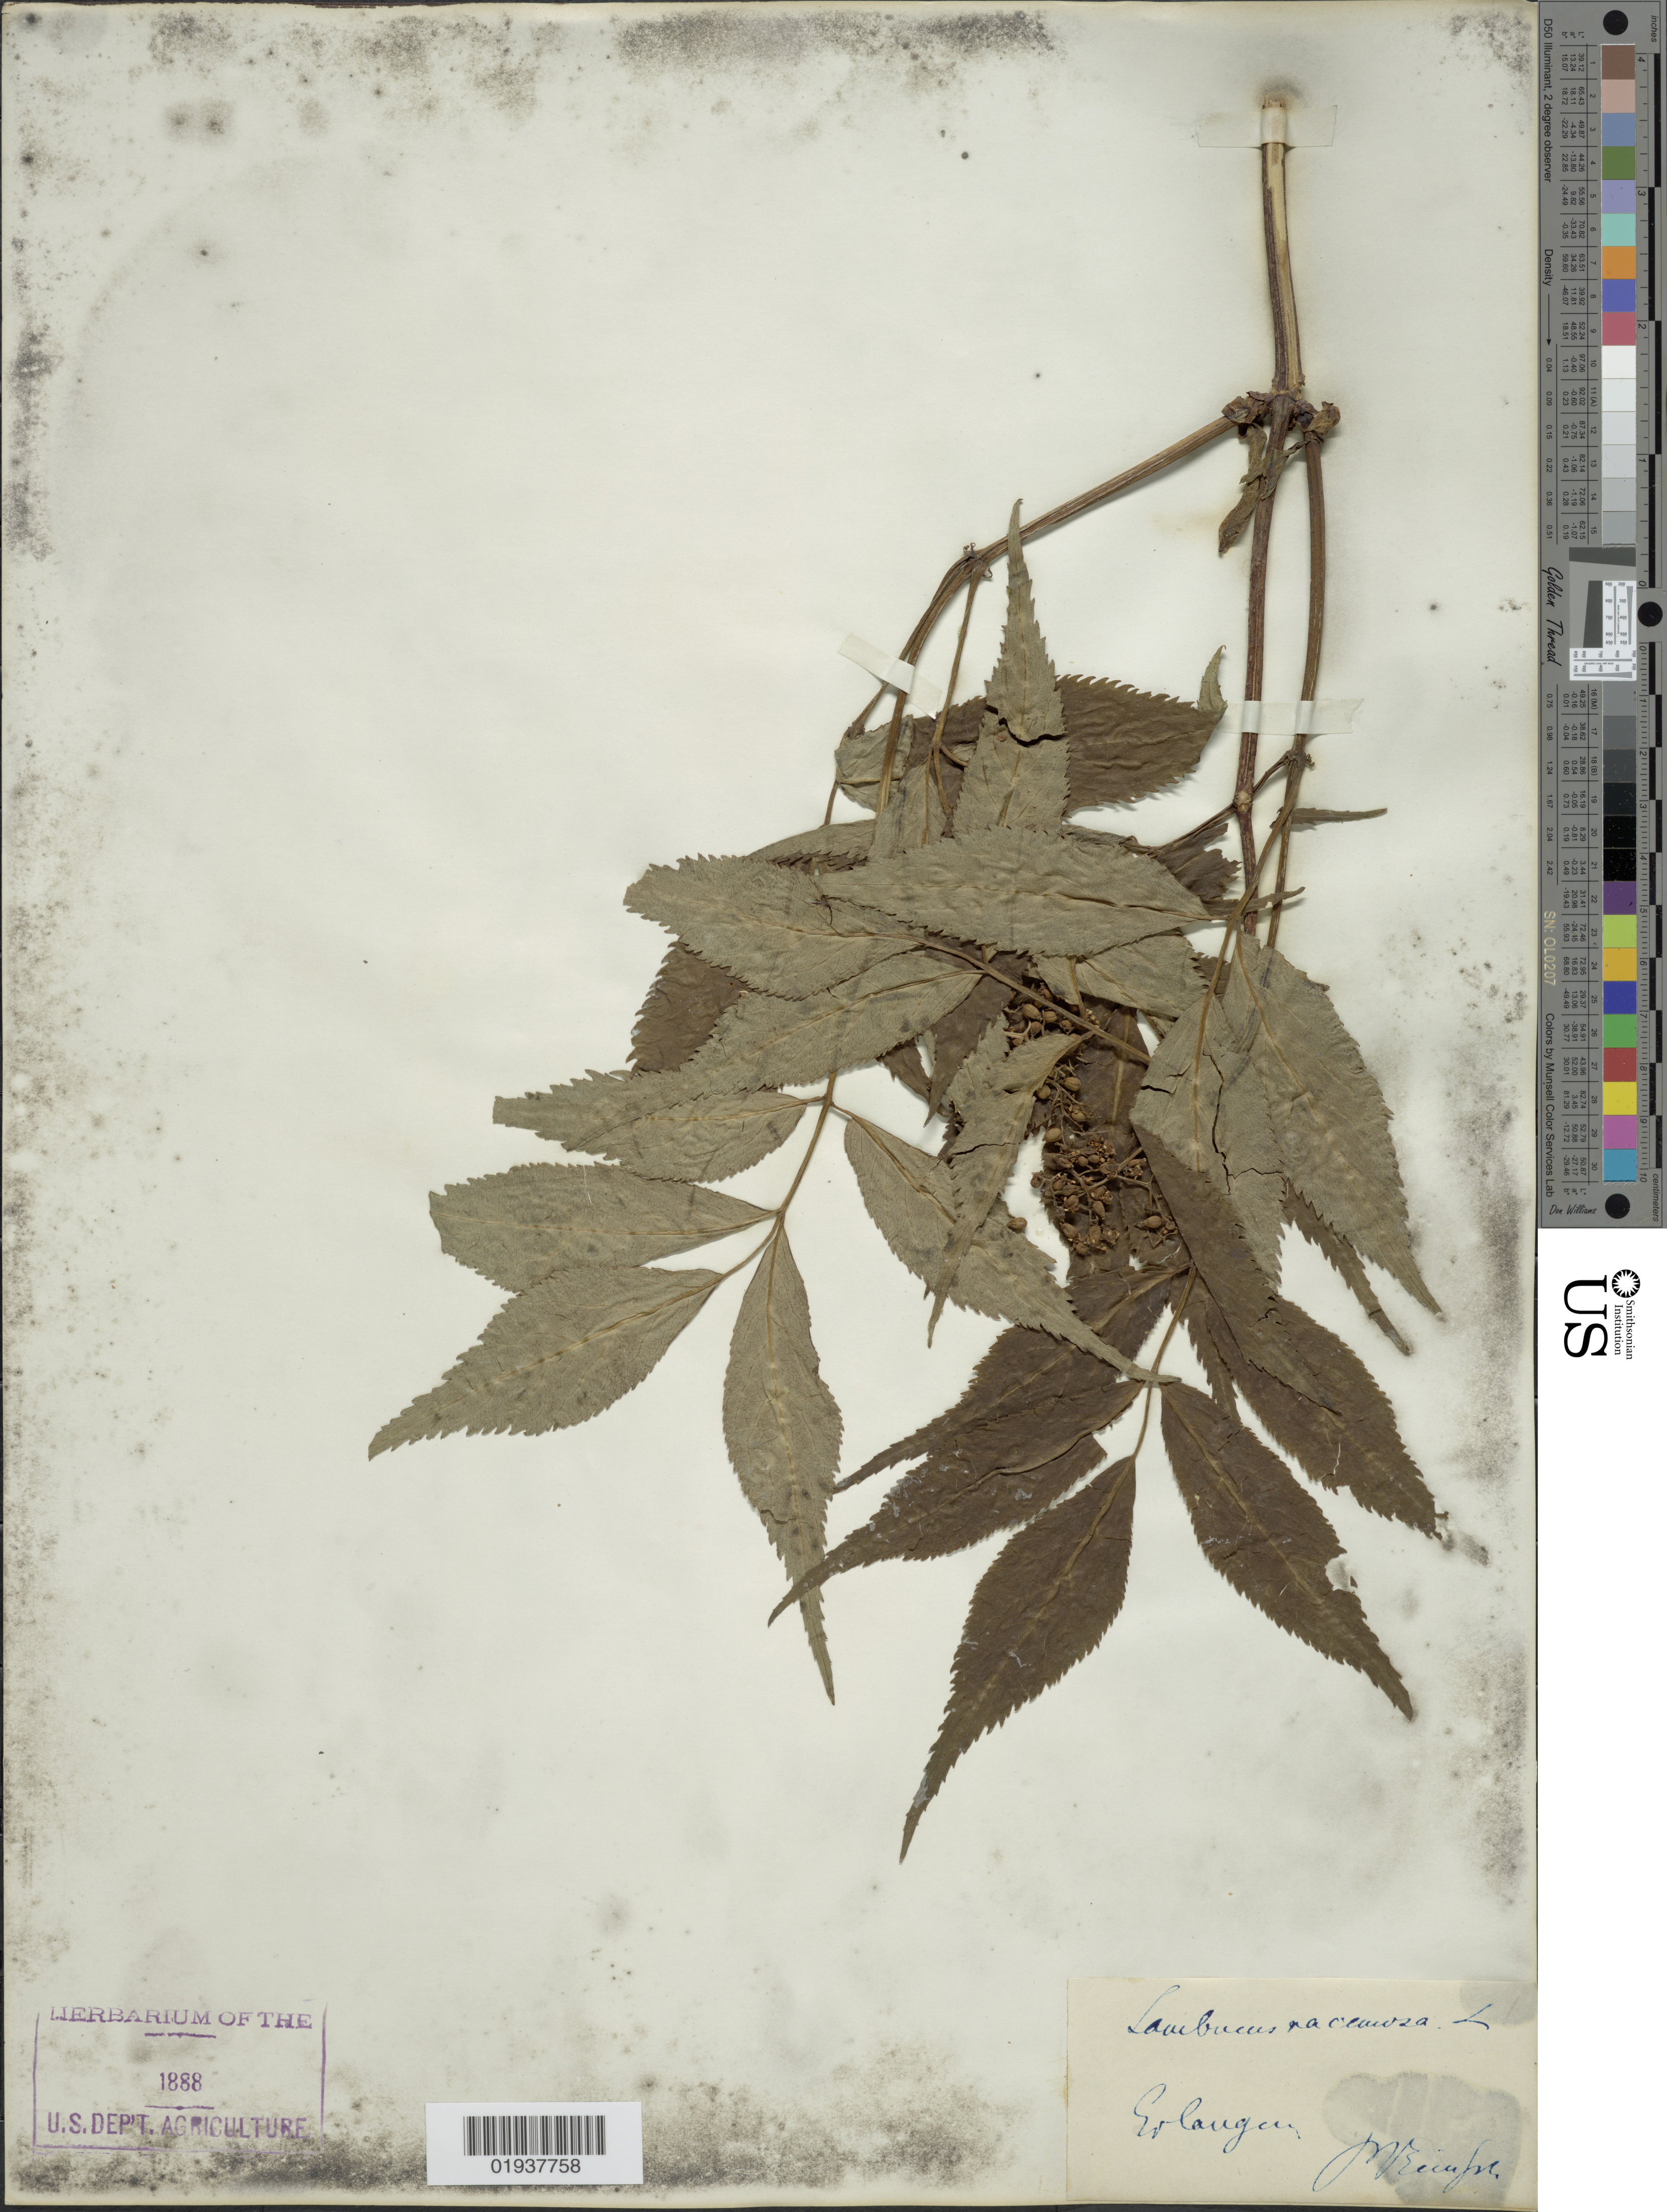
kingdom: Plantae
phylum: Tracheophyta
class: Magnoliopsida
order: Dipsacales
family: Viburnaceae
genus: Sambucus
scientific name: Sambucus racemosa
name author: L.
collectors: P.F. Reinsch (herbarium)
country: Germany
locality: Erlangen.